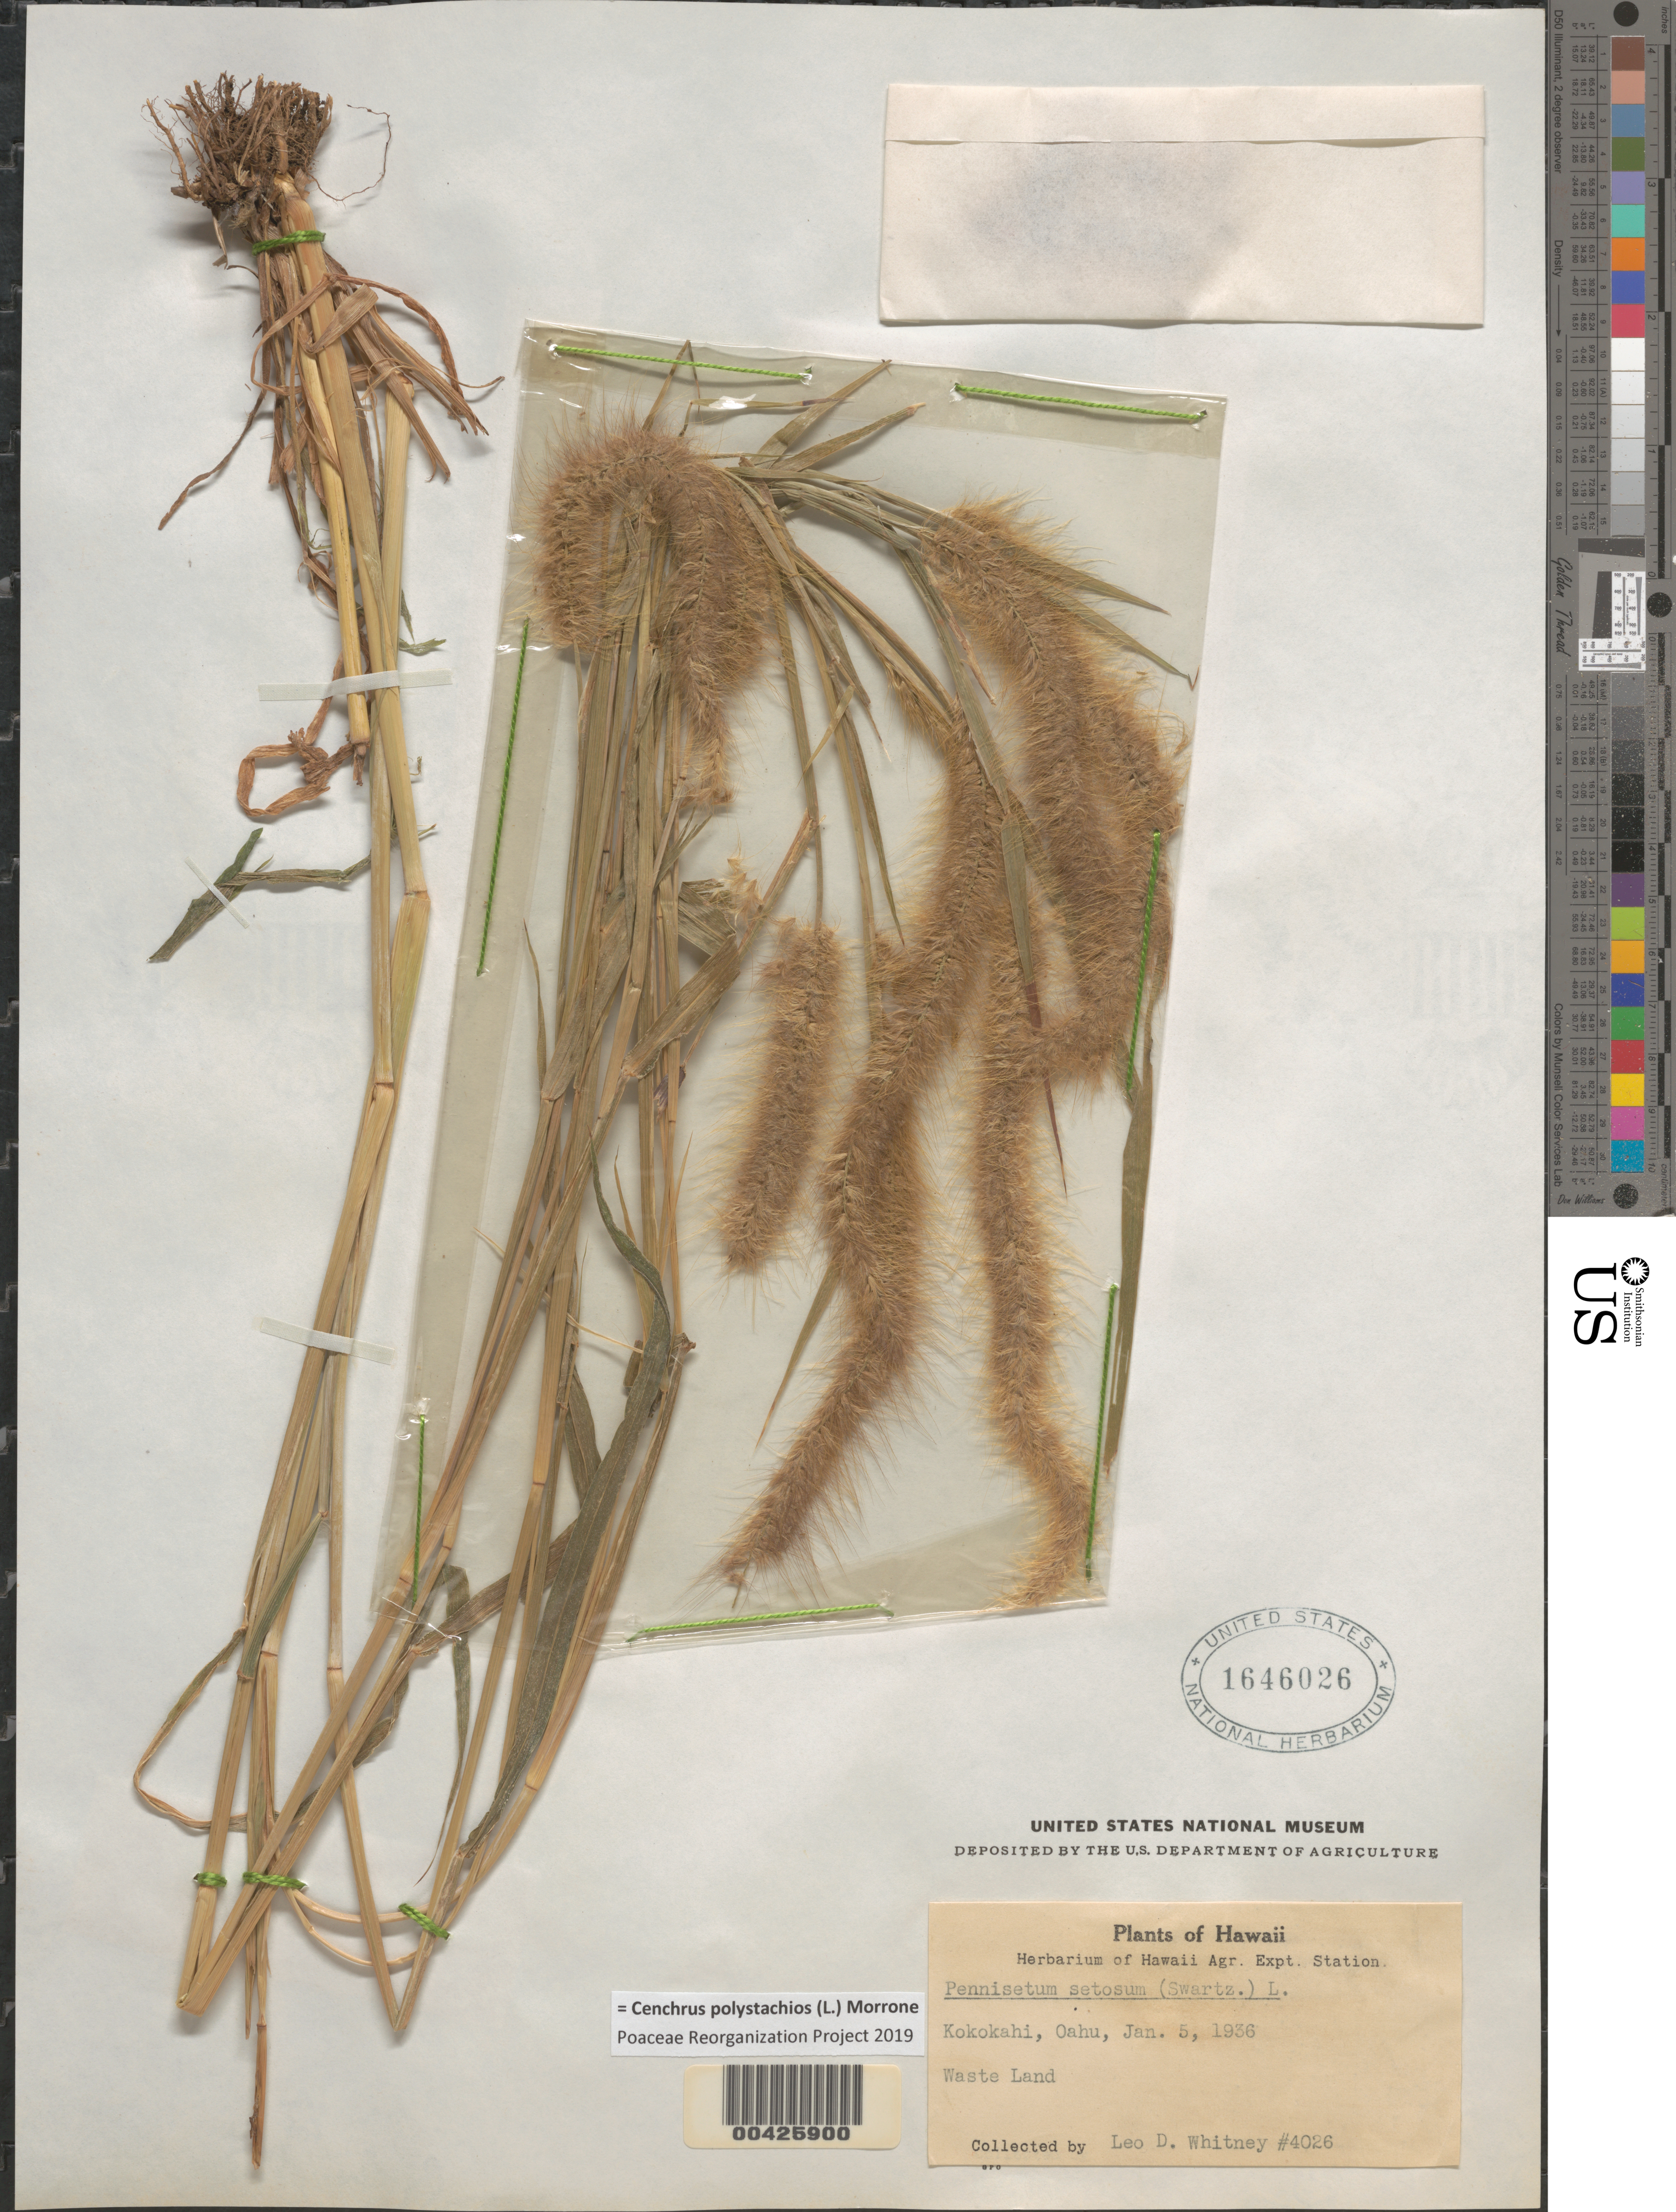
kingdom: Plantae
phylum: Tracheophyta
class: Liliopsida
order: Poales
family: Poaceae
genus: Cenchrus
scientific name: Cenchrus polystachios subsp. setosus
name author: (Sw.) P.M. Peterson & Y. Herrera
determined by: Wagner, W. L., (BOT), Smithsonian Institution - National Museum of Natural History (UNITED STATES)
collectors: L. Whitney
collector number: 4026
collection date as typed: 5 Jan 1936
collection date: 1936-01-05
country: United States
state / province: Hawaii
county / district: Honolulu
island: Oahu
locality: Kokokahi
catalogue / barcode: US 1646026